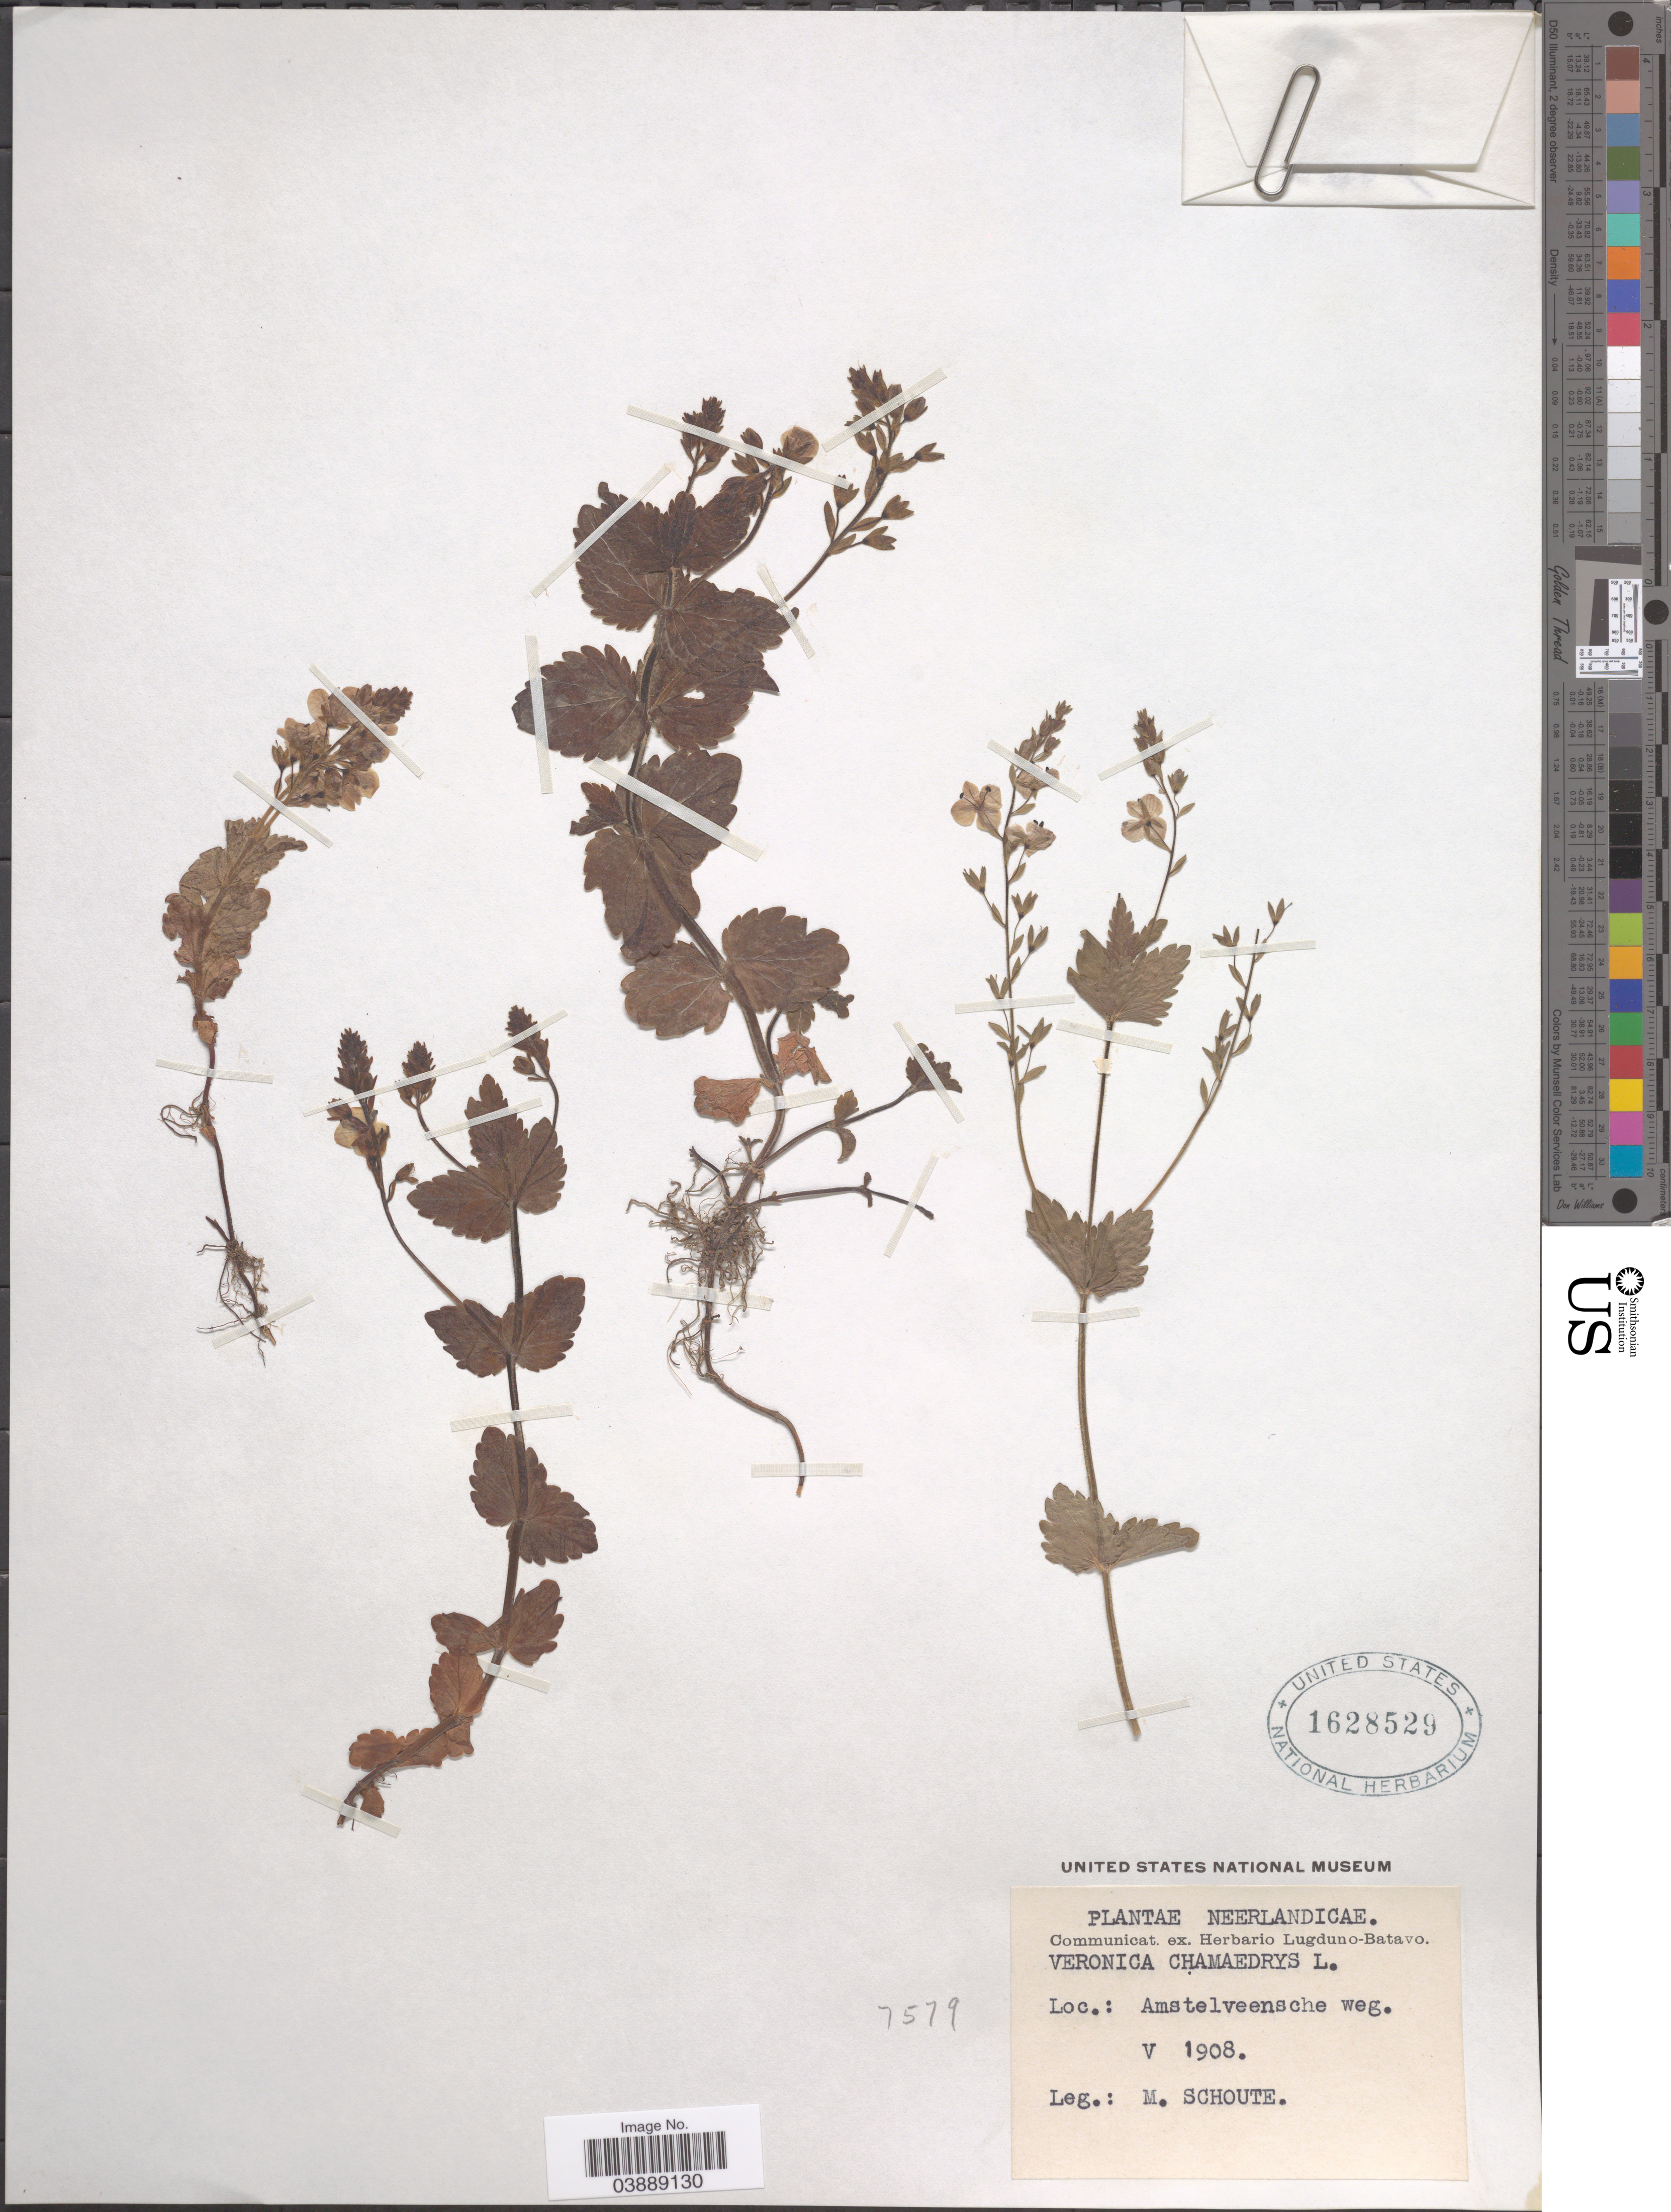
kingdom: Plantae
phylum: Tracheophyta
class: Magnoliopsida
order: Lamiales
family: Plantaginaceae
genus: Veronica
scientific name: Veronica chamaedrys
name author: L.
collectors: M. Schoute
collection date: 1908-05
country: Netherlands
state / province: Noord Holland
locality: Neerlandicae. Amstelveensche weg.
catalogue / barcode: US 1628529